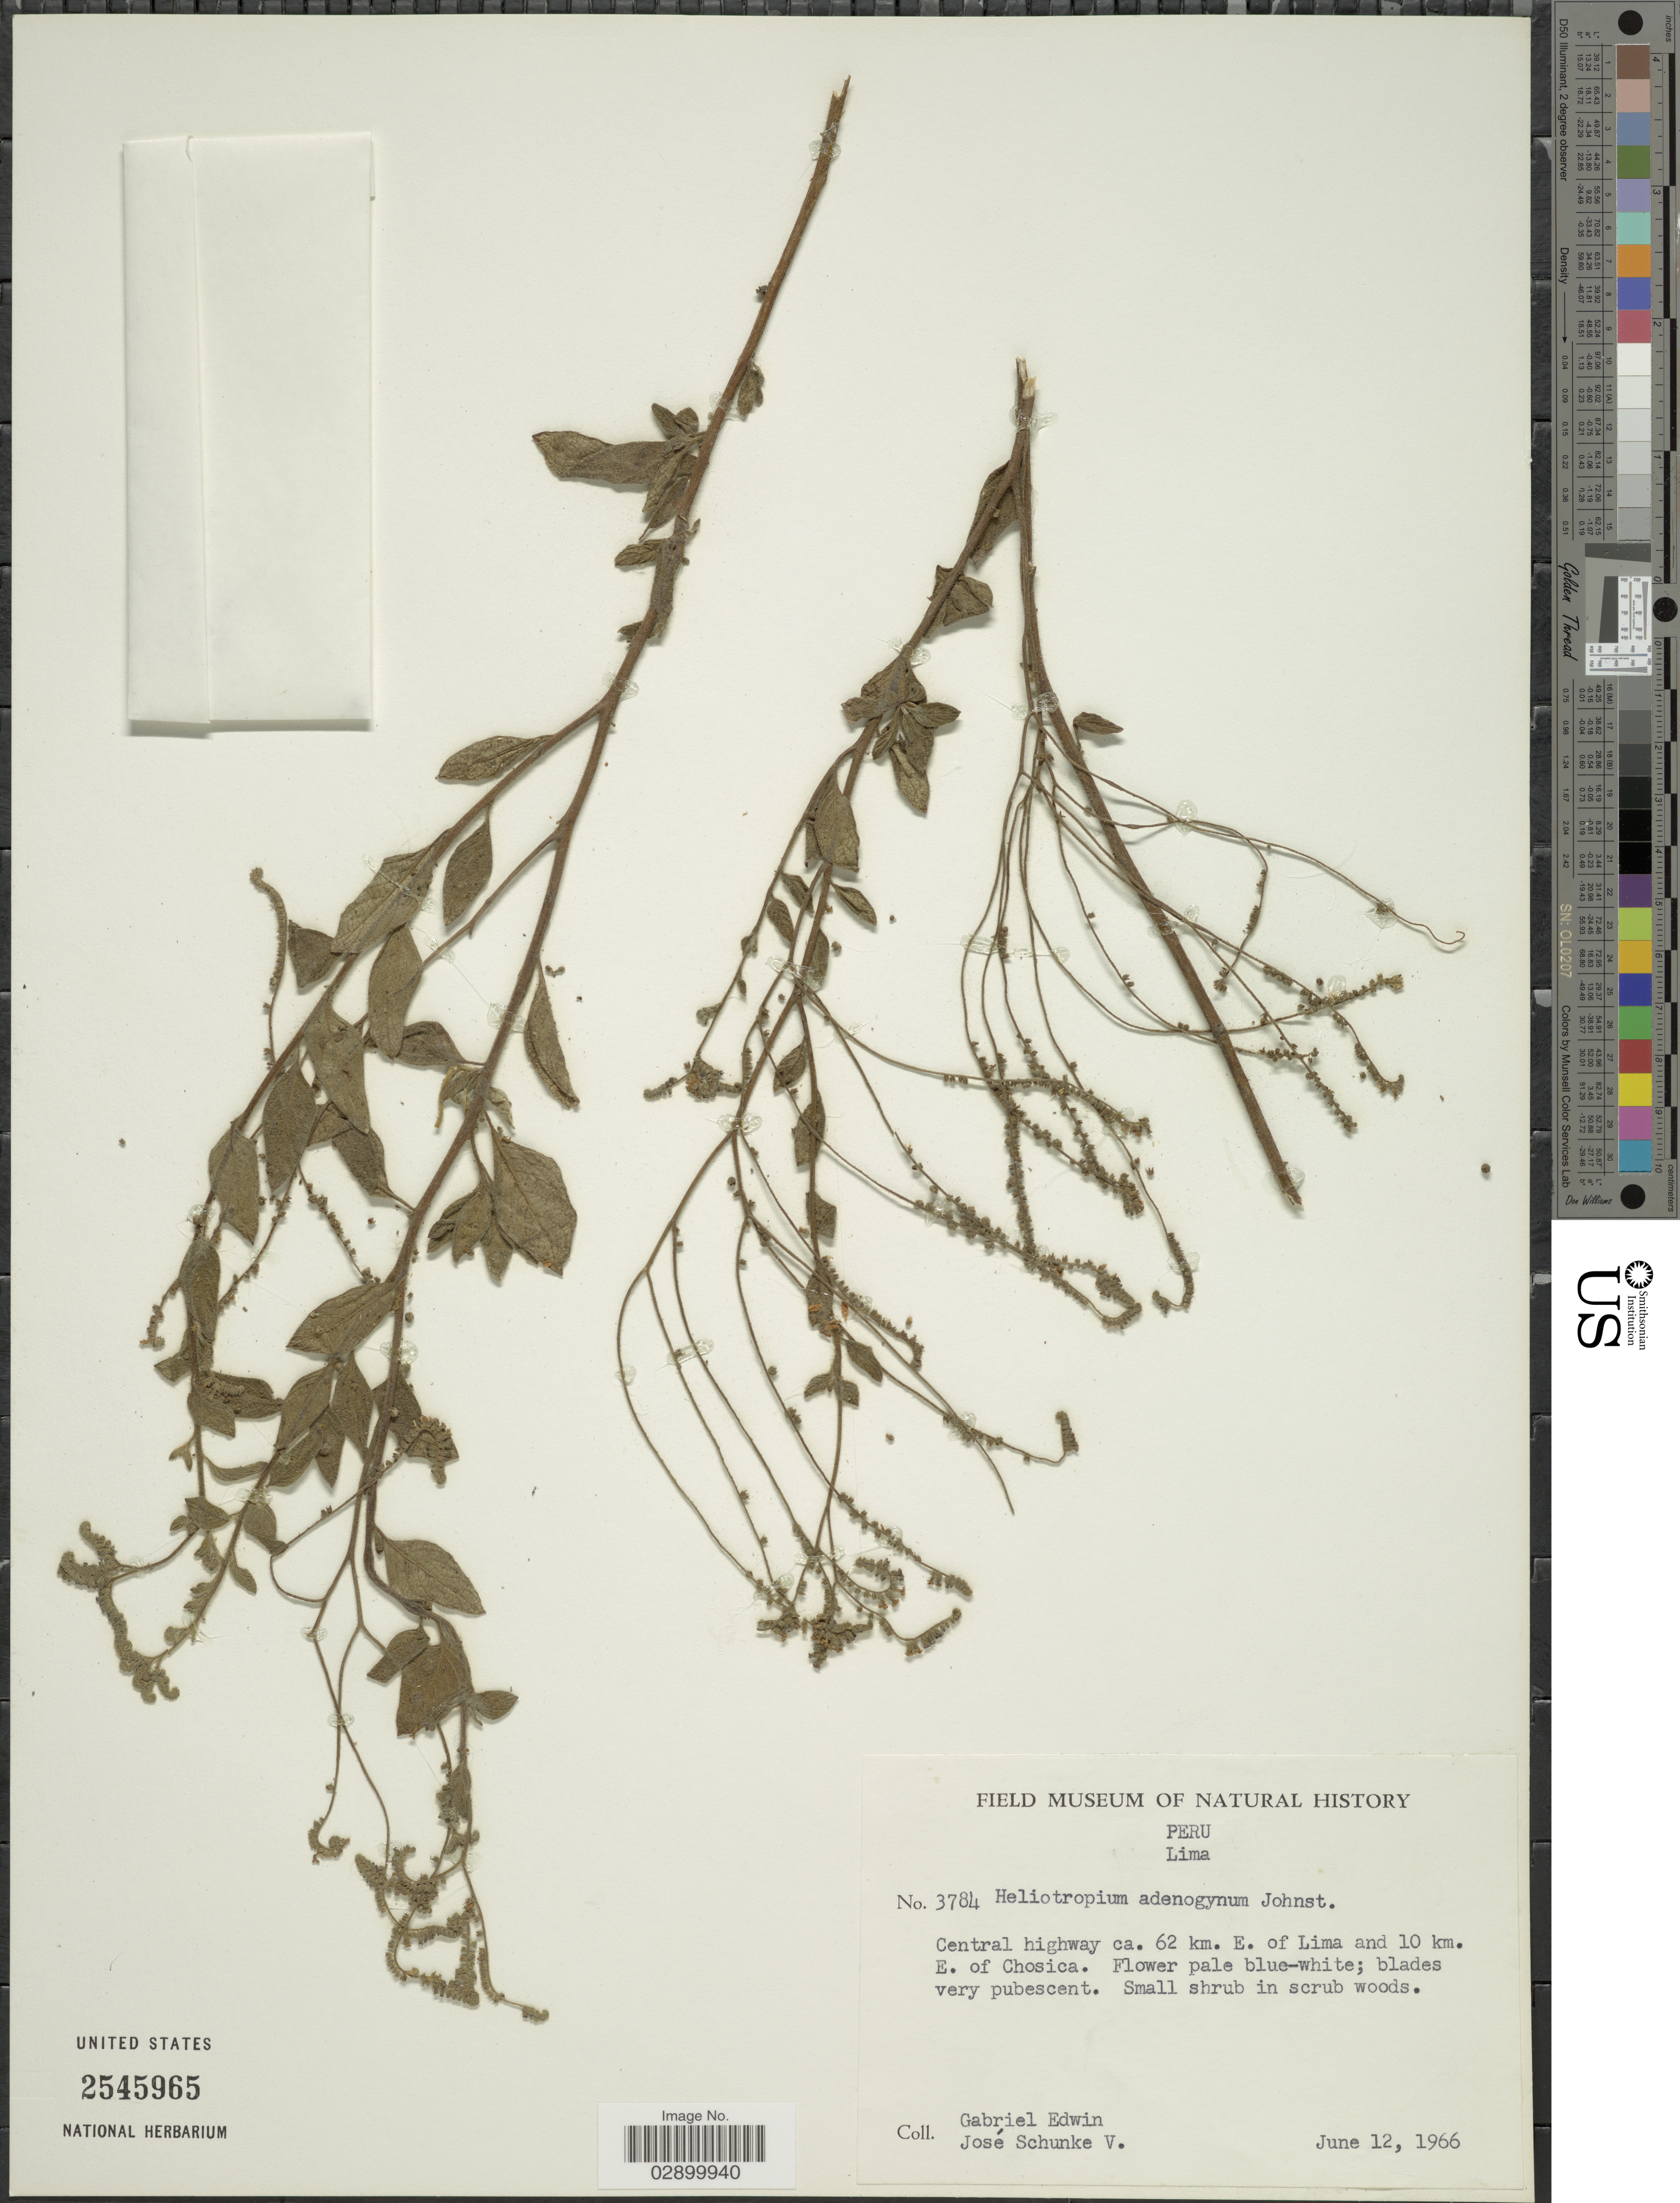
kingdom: Plantae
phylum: Tracheophyta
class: Magnoliopsida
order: Boraginales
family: Heliotropiaceae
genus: Heliotropium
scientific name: Heliotropium adenogynum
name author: I.M. Johnst.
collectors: G. Edwin & J. Schunke Vigo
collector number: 3784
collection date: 1966-06-12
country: Peru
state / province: Lima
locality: Central highway ca. 62 km. E. of Lima and 10 km. E. of Chosica.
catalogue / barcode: US 2545965